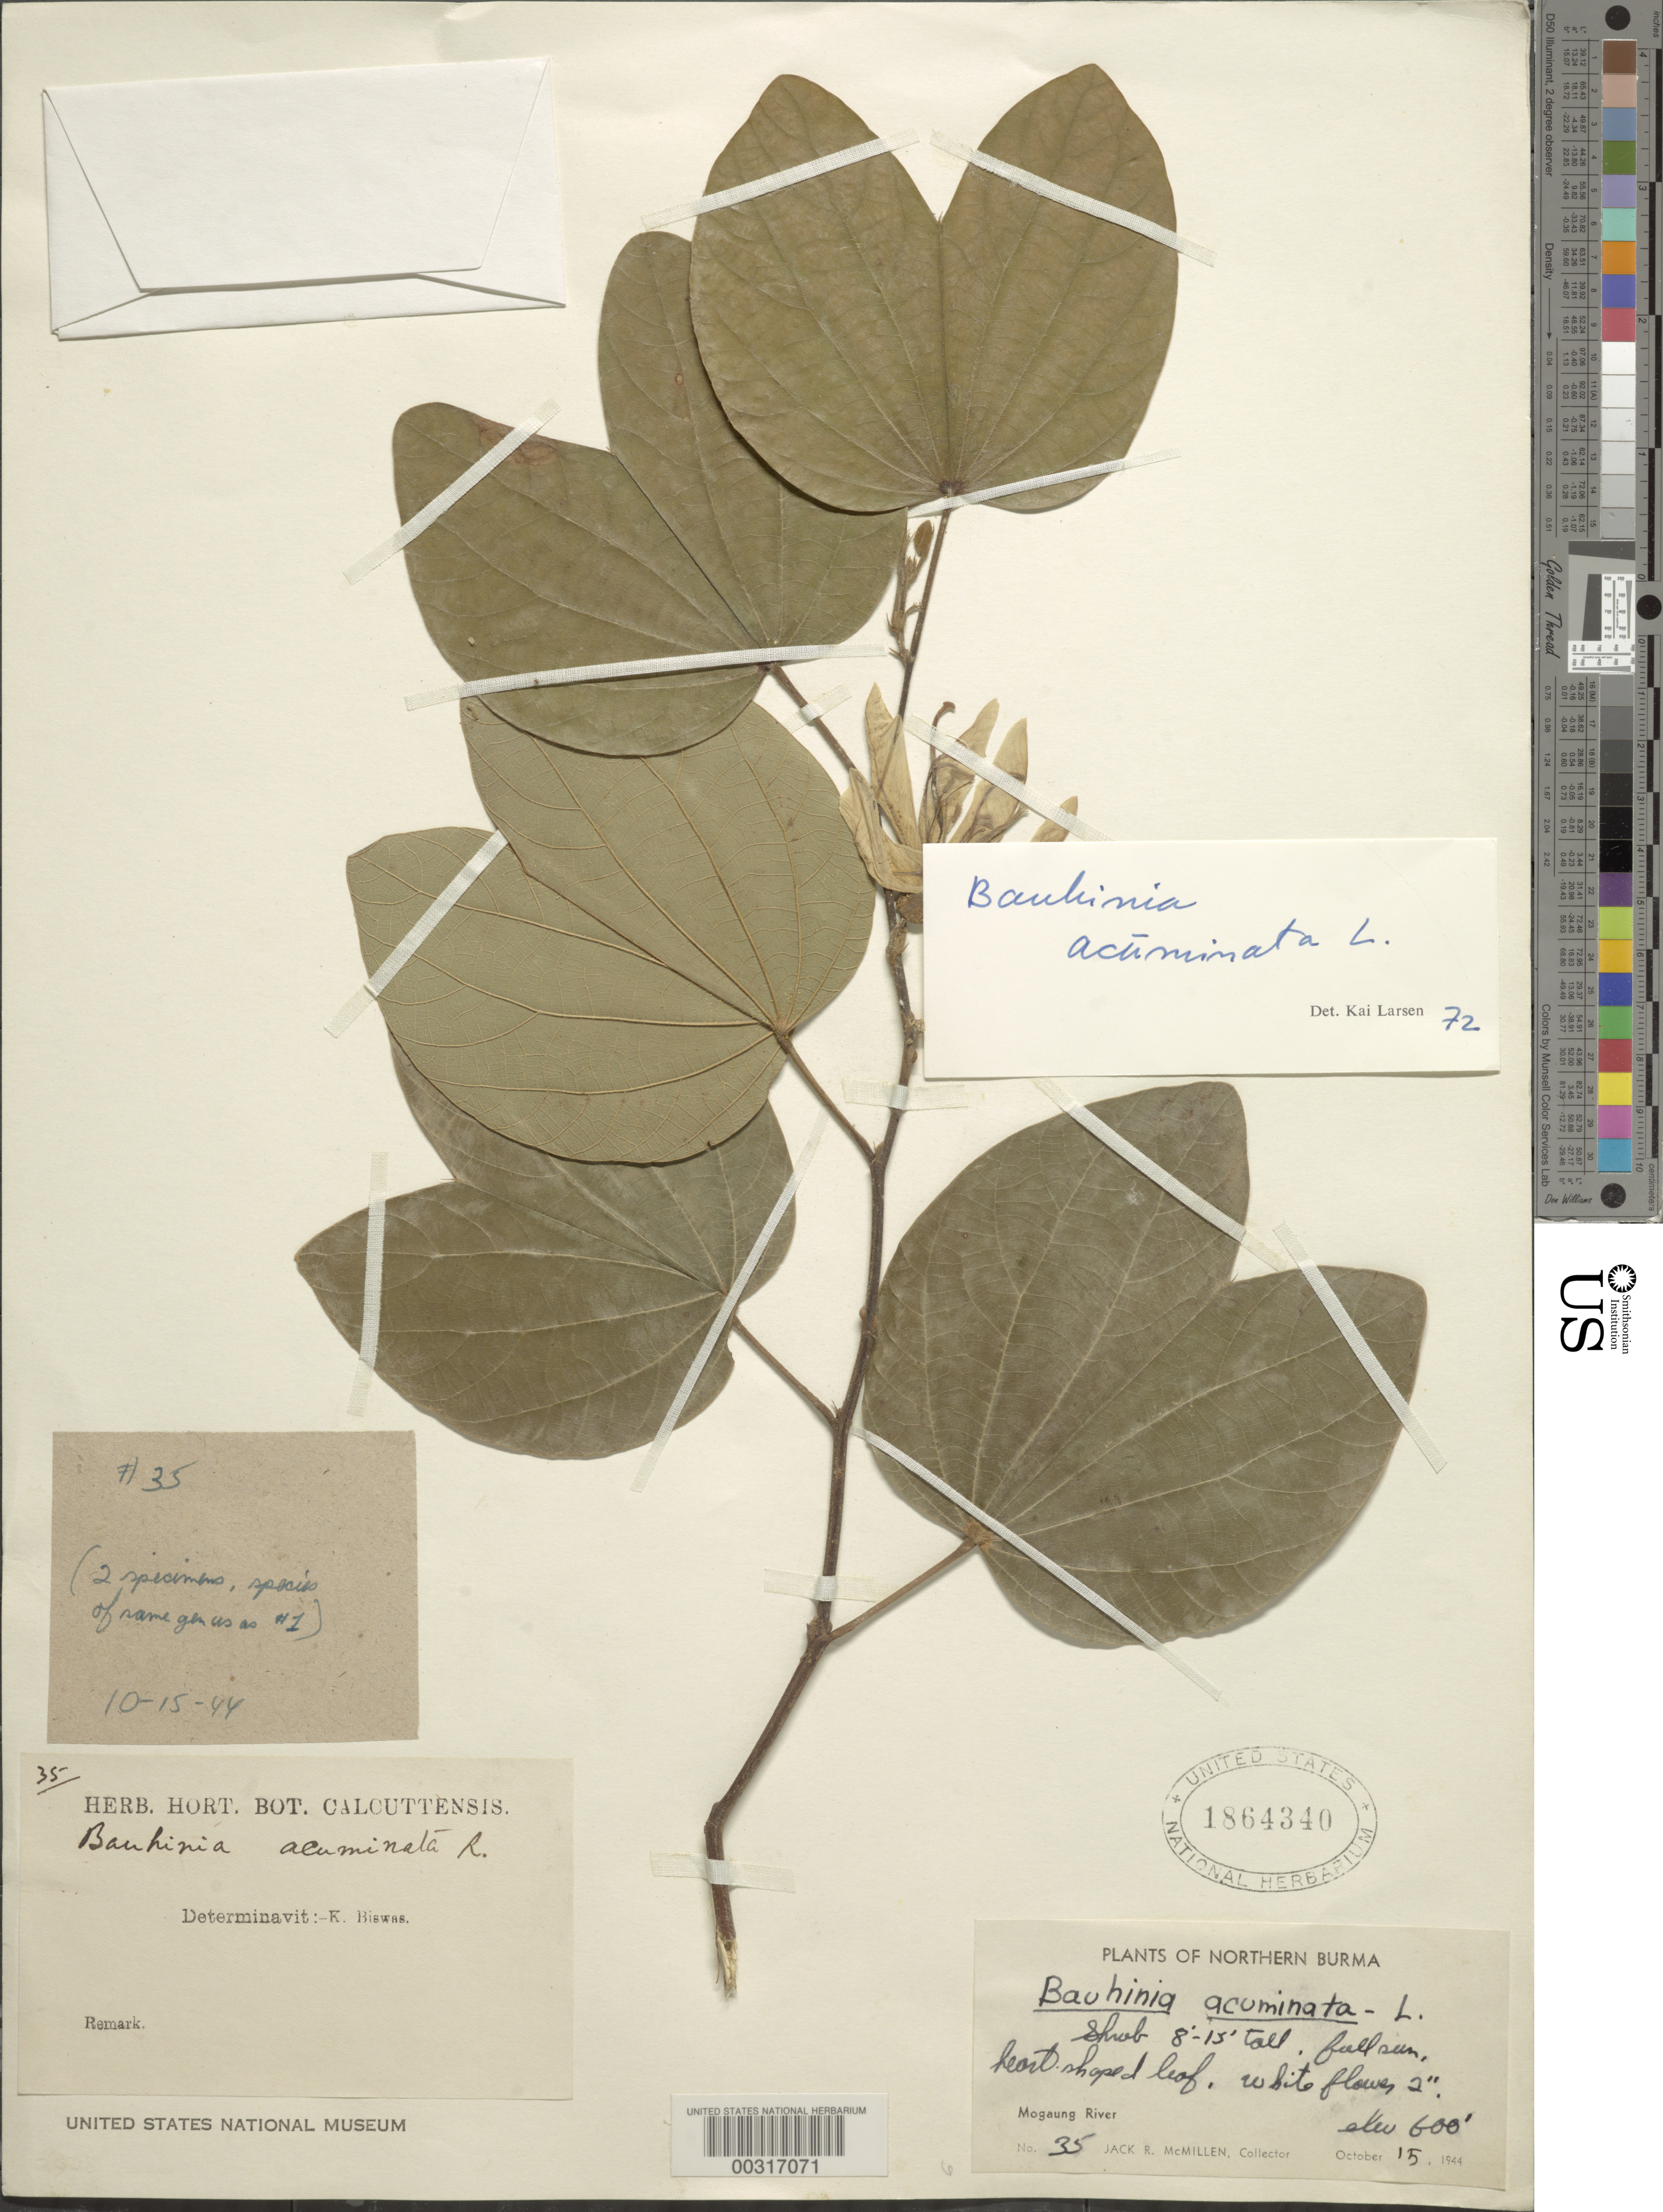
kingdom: Plantae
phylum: Tracheophyta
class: Magnoliopsida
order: Fabales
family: Fabaceae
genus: Bauhinia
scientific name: Bauhinia acuminata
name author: L.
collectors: J. McMillen et al.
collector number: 35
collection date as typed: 15 Oct 1944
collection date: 1944-10-15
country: Myanmar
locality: Mogaung River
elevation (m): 600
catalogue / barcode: US 1864340